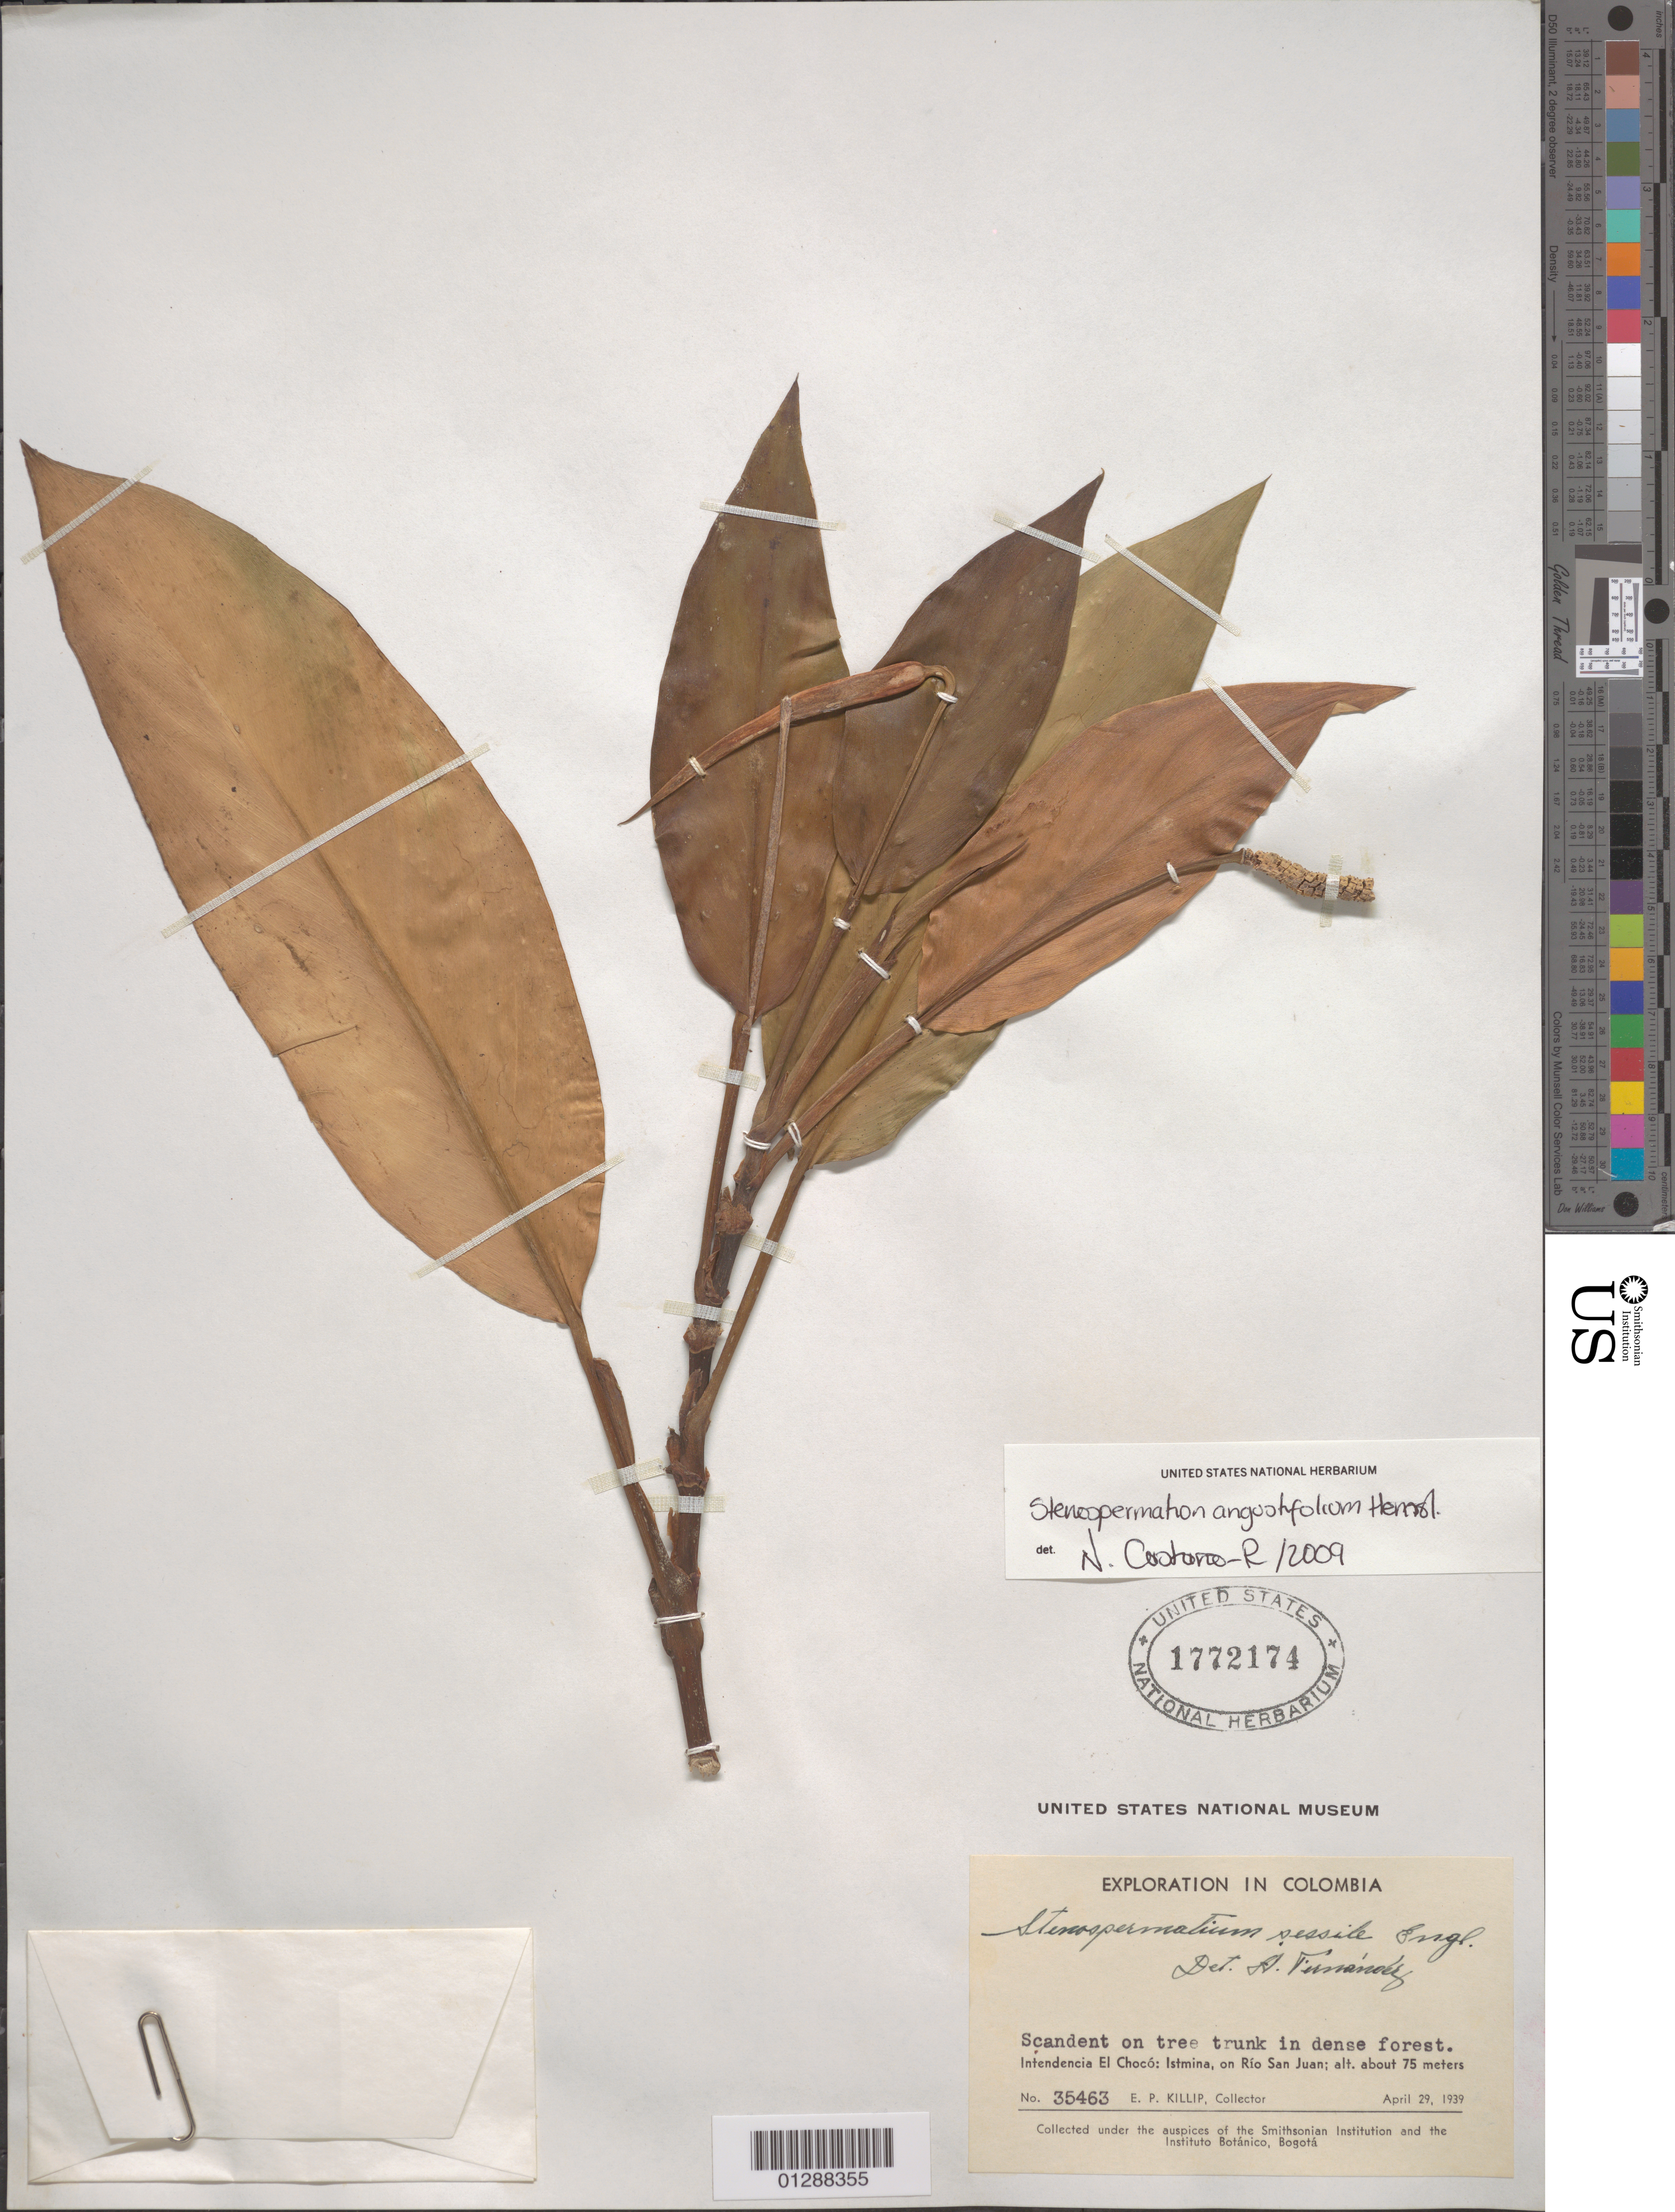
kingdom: Plantae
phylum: Tracheophyta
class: Liliopsida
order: Alismatales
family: Araceae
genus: Stenospermation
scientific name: Stenospermation angustifolium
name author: Hemsl.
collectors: E. P. Killip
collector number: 35463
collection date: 1939-04-29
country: Colombia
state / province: Chocó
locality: Intendencia El Chocó: Istmina, on Río San Juan.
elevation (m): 75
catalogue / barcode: US 1772174